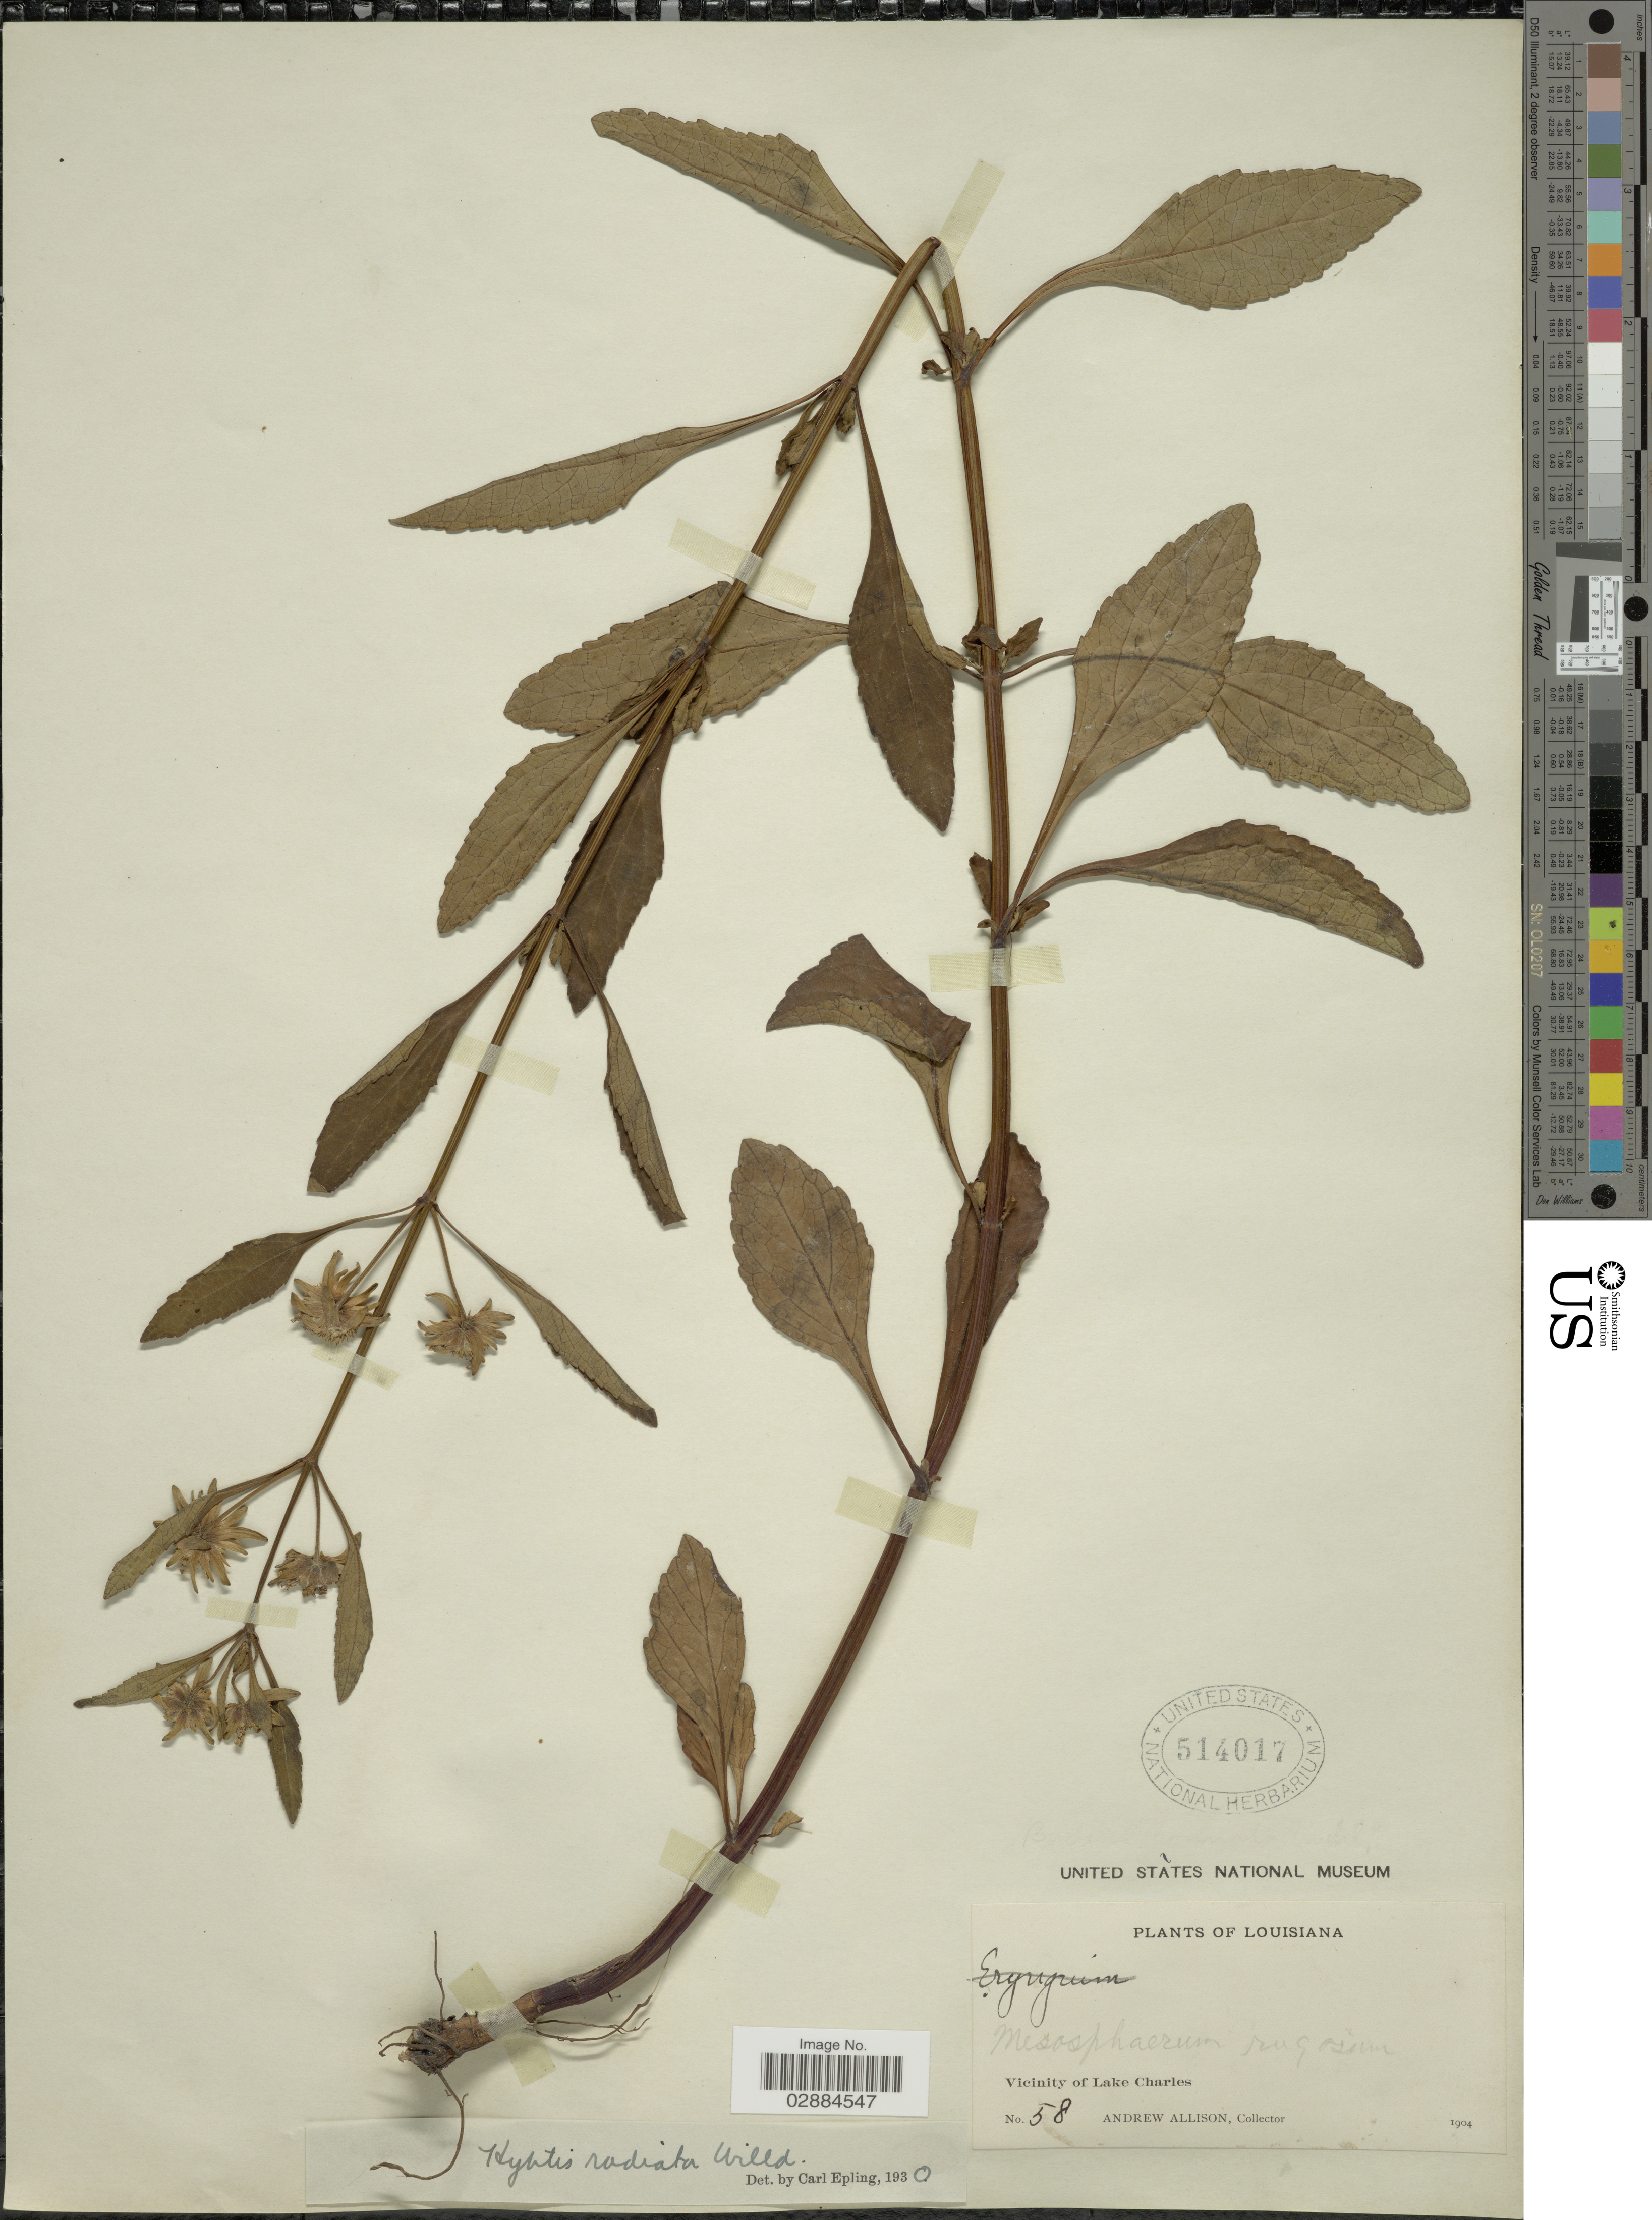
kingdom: Plantae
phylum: Tracheophyta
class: Magnoliopsida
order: Lamiales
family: Lamiaceae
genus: Hyptis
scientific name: Hyptis radiata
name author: Kunth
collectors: A. Allison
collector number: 58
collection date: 1904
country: United States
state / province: Louisiana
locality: Vicinity of Lake Charles.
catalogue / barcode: US 514017